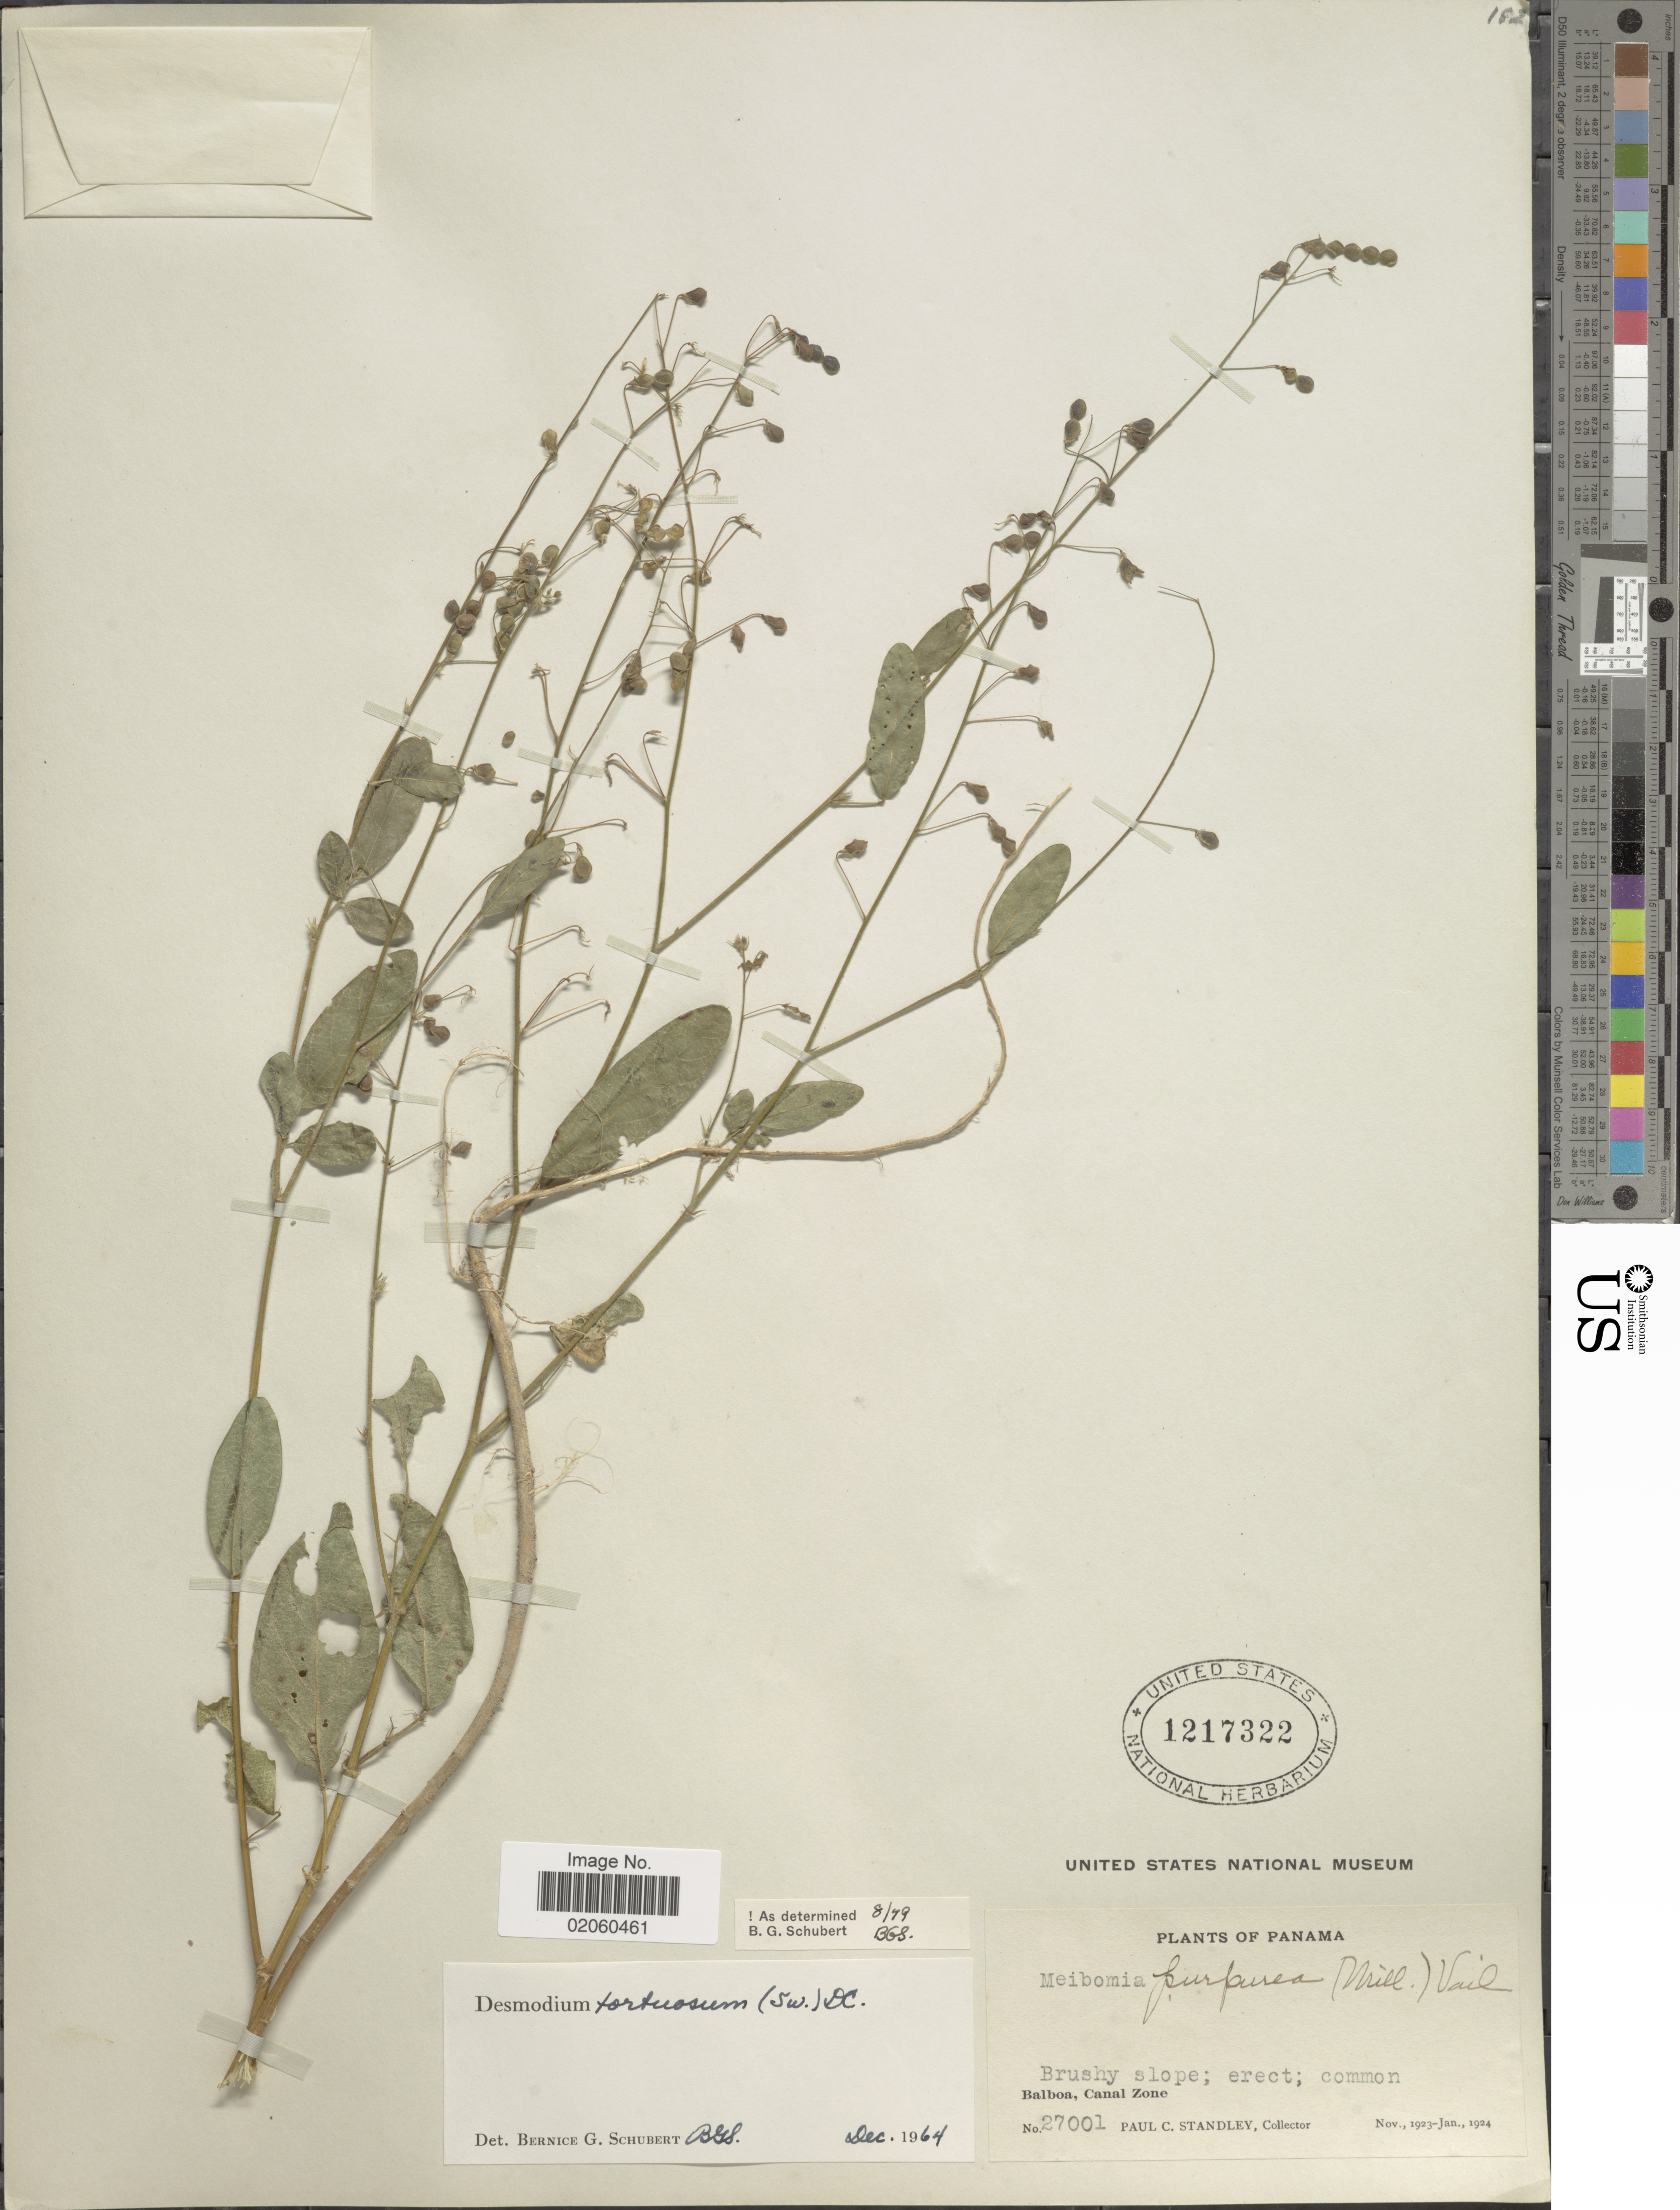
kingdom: Plantae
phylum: Tracheophyta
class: Magnoliopsida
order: Fabales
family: Fabaceae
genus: Desmodium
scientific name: Desmodium tortuosum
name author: (Sw.) DC.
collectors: P. C. Standley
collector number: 27001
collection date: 1923-11/1924-01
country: Panama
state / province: Colón / Panamá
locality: Balboa, Canal Zone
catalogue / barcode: US 1217322